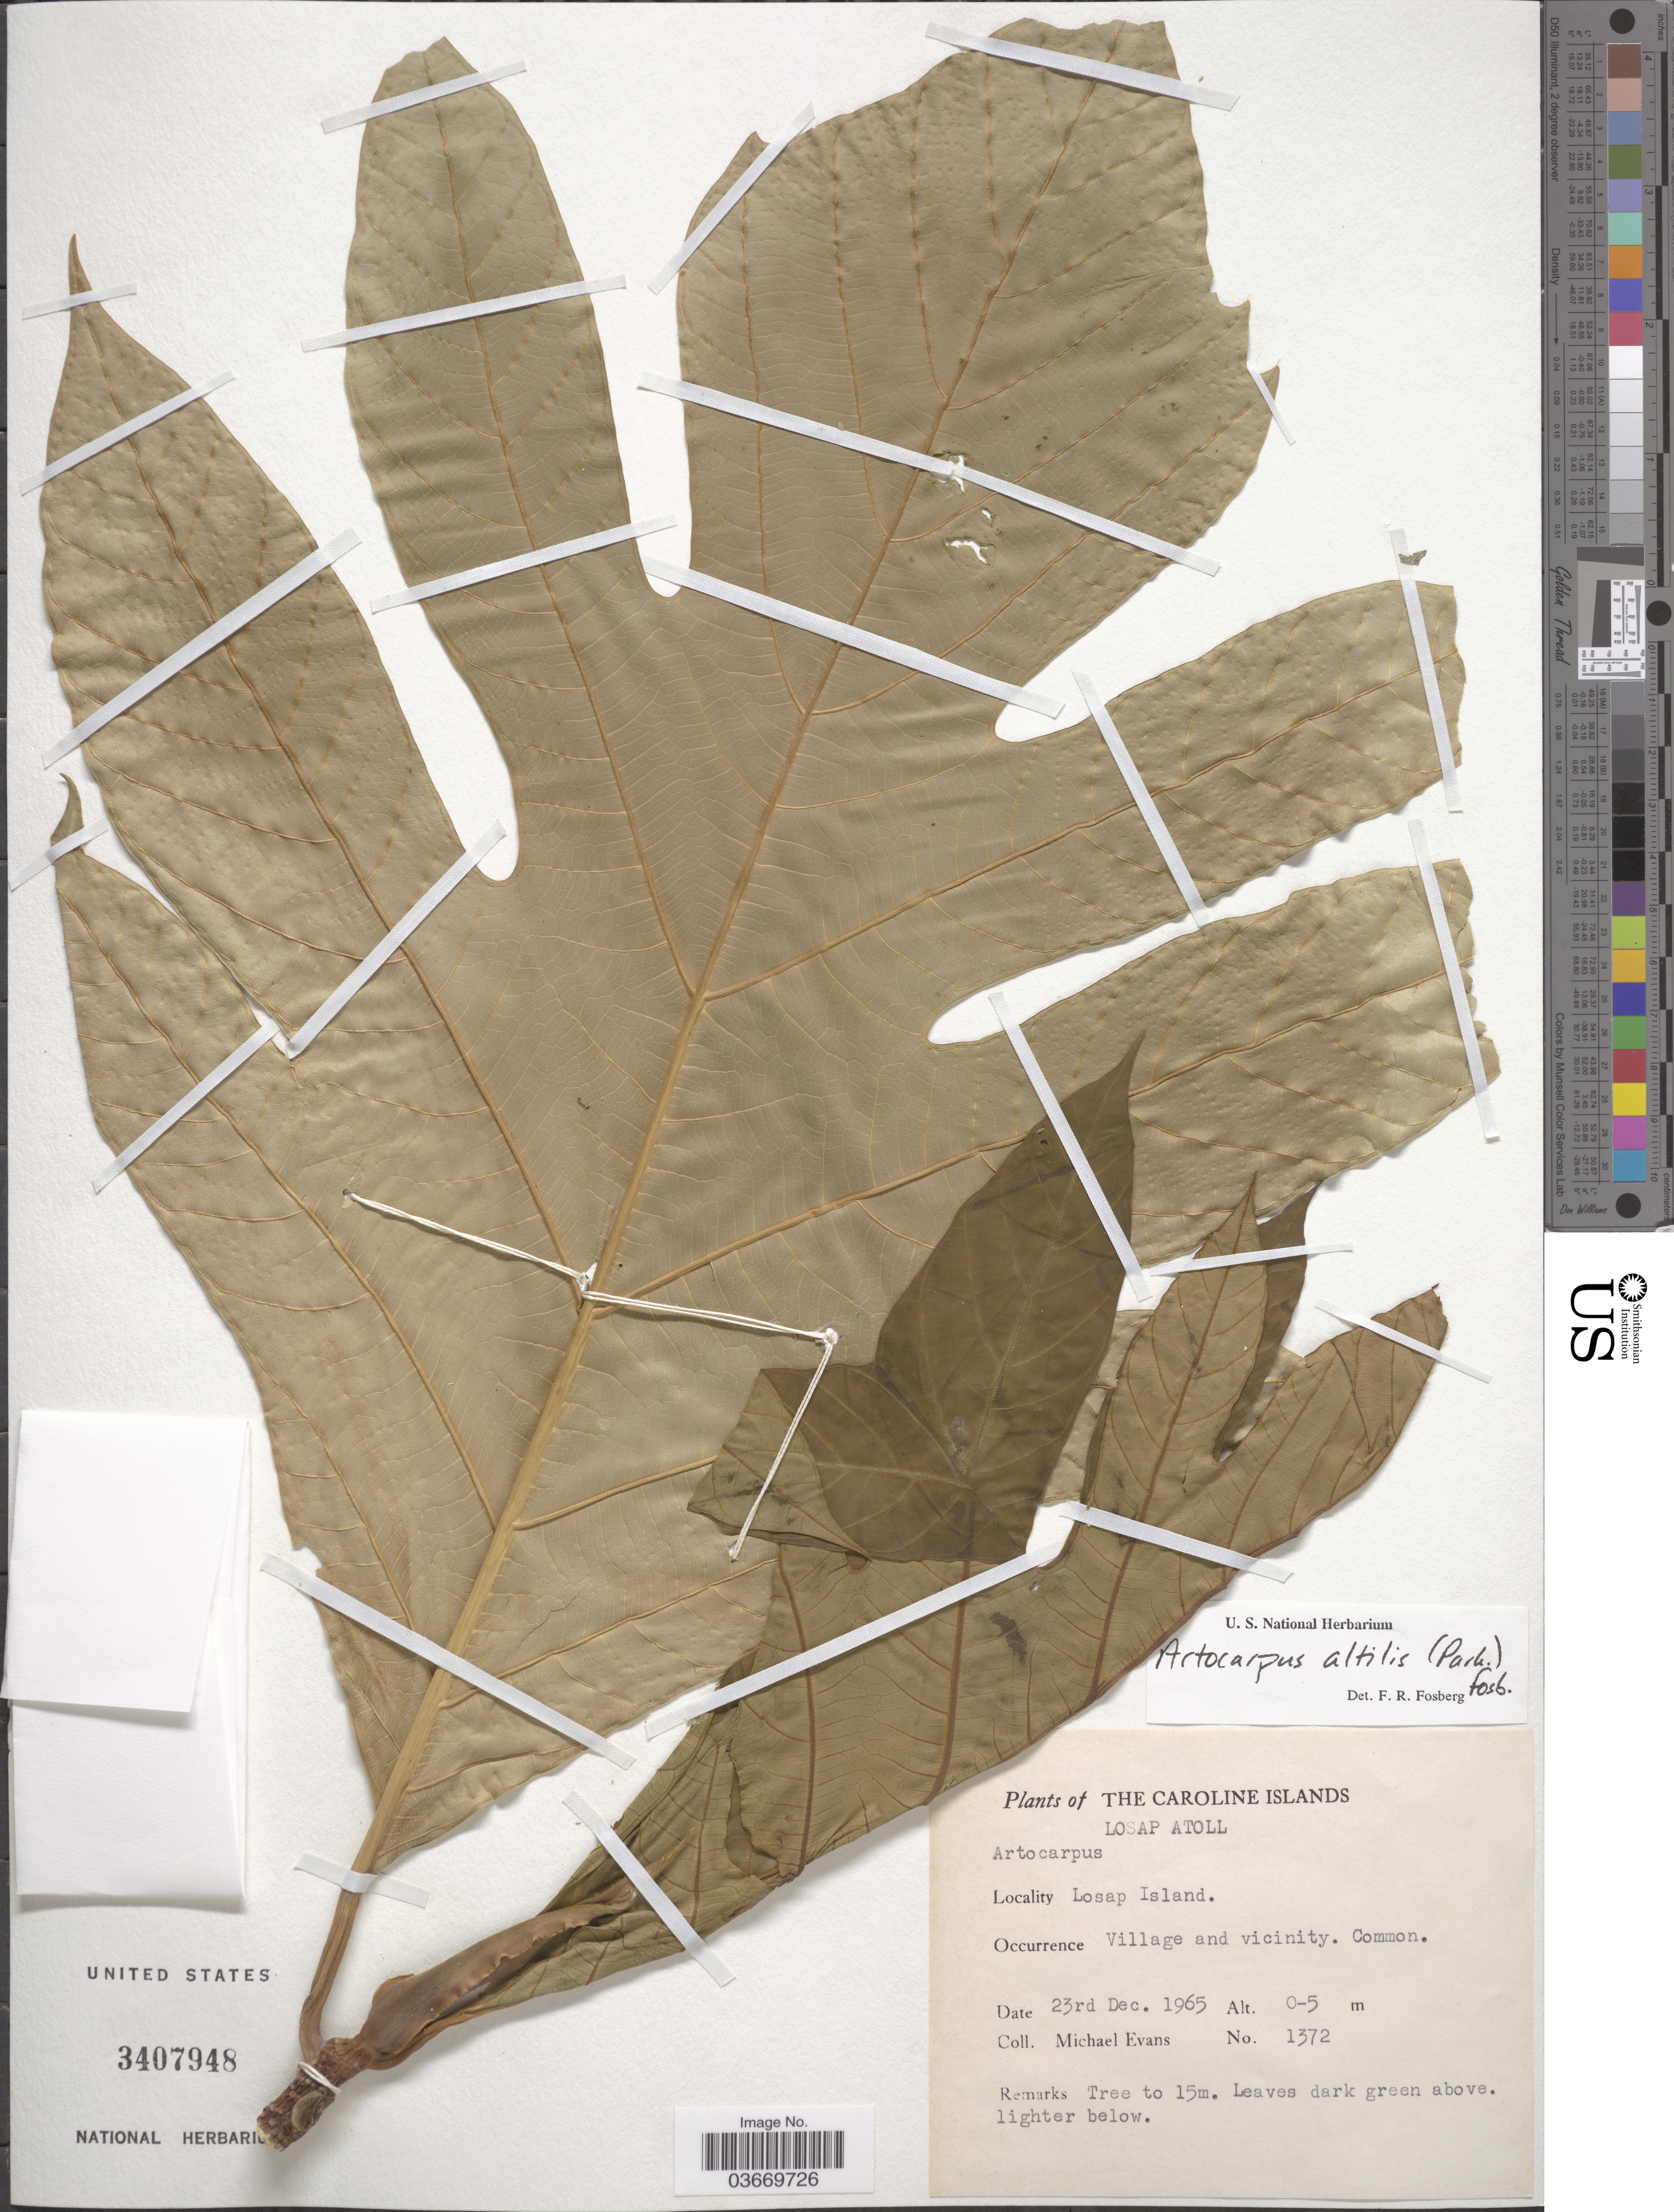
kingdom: Plantae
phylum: Tracheophyta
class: Magnoliopsida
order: Rosales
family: Moraceae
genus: Artocarpus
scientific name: Artocarpus altilis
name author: (Parkinson) Fosberg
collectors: M. Evans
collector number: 1372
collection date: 1965-12-23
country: Micronesia, Federated States of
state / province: Truk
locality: The Caroline Islands. Losap Atoll. Losap Island. Village and vicinity.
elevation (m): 0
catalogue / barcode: US 3407948